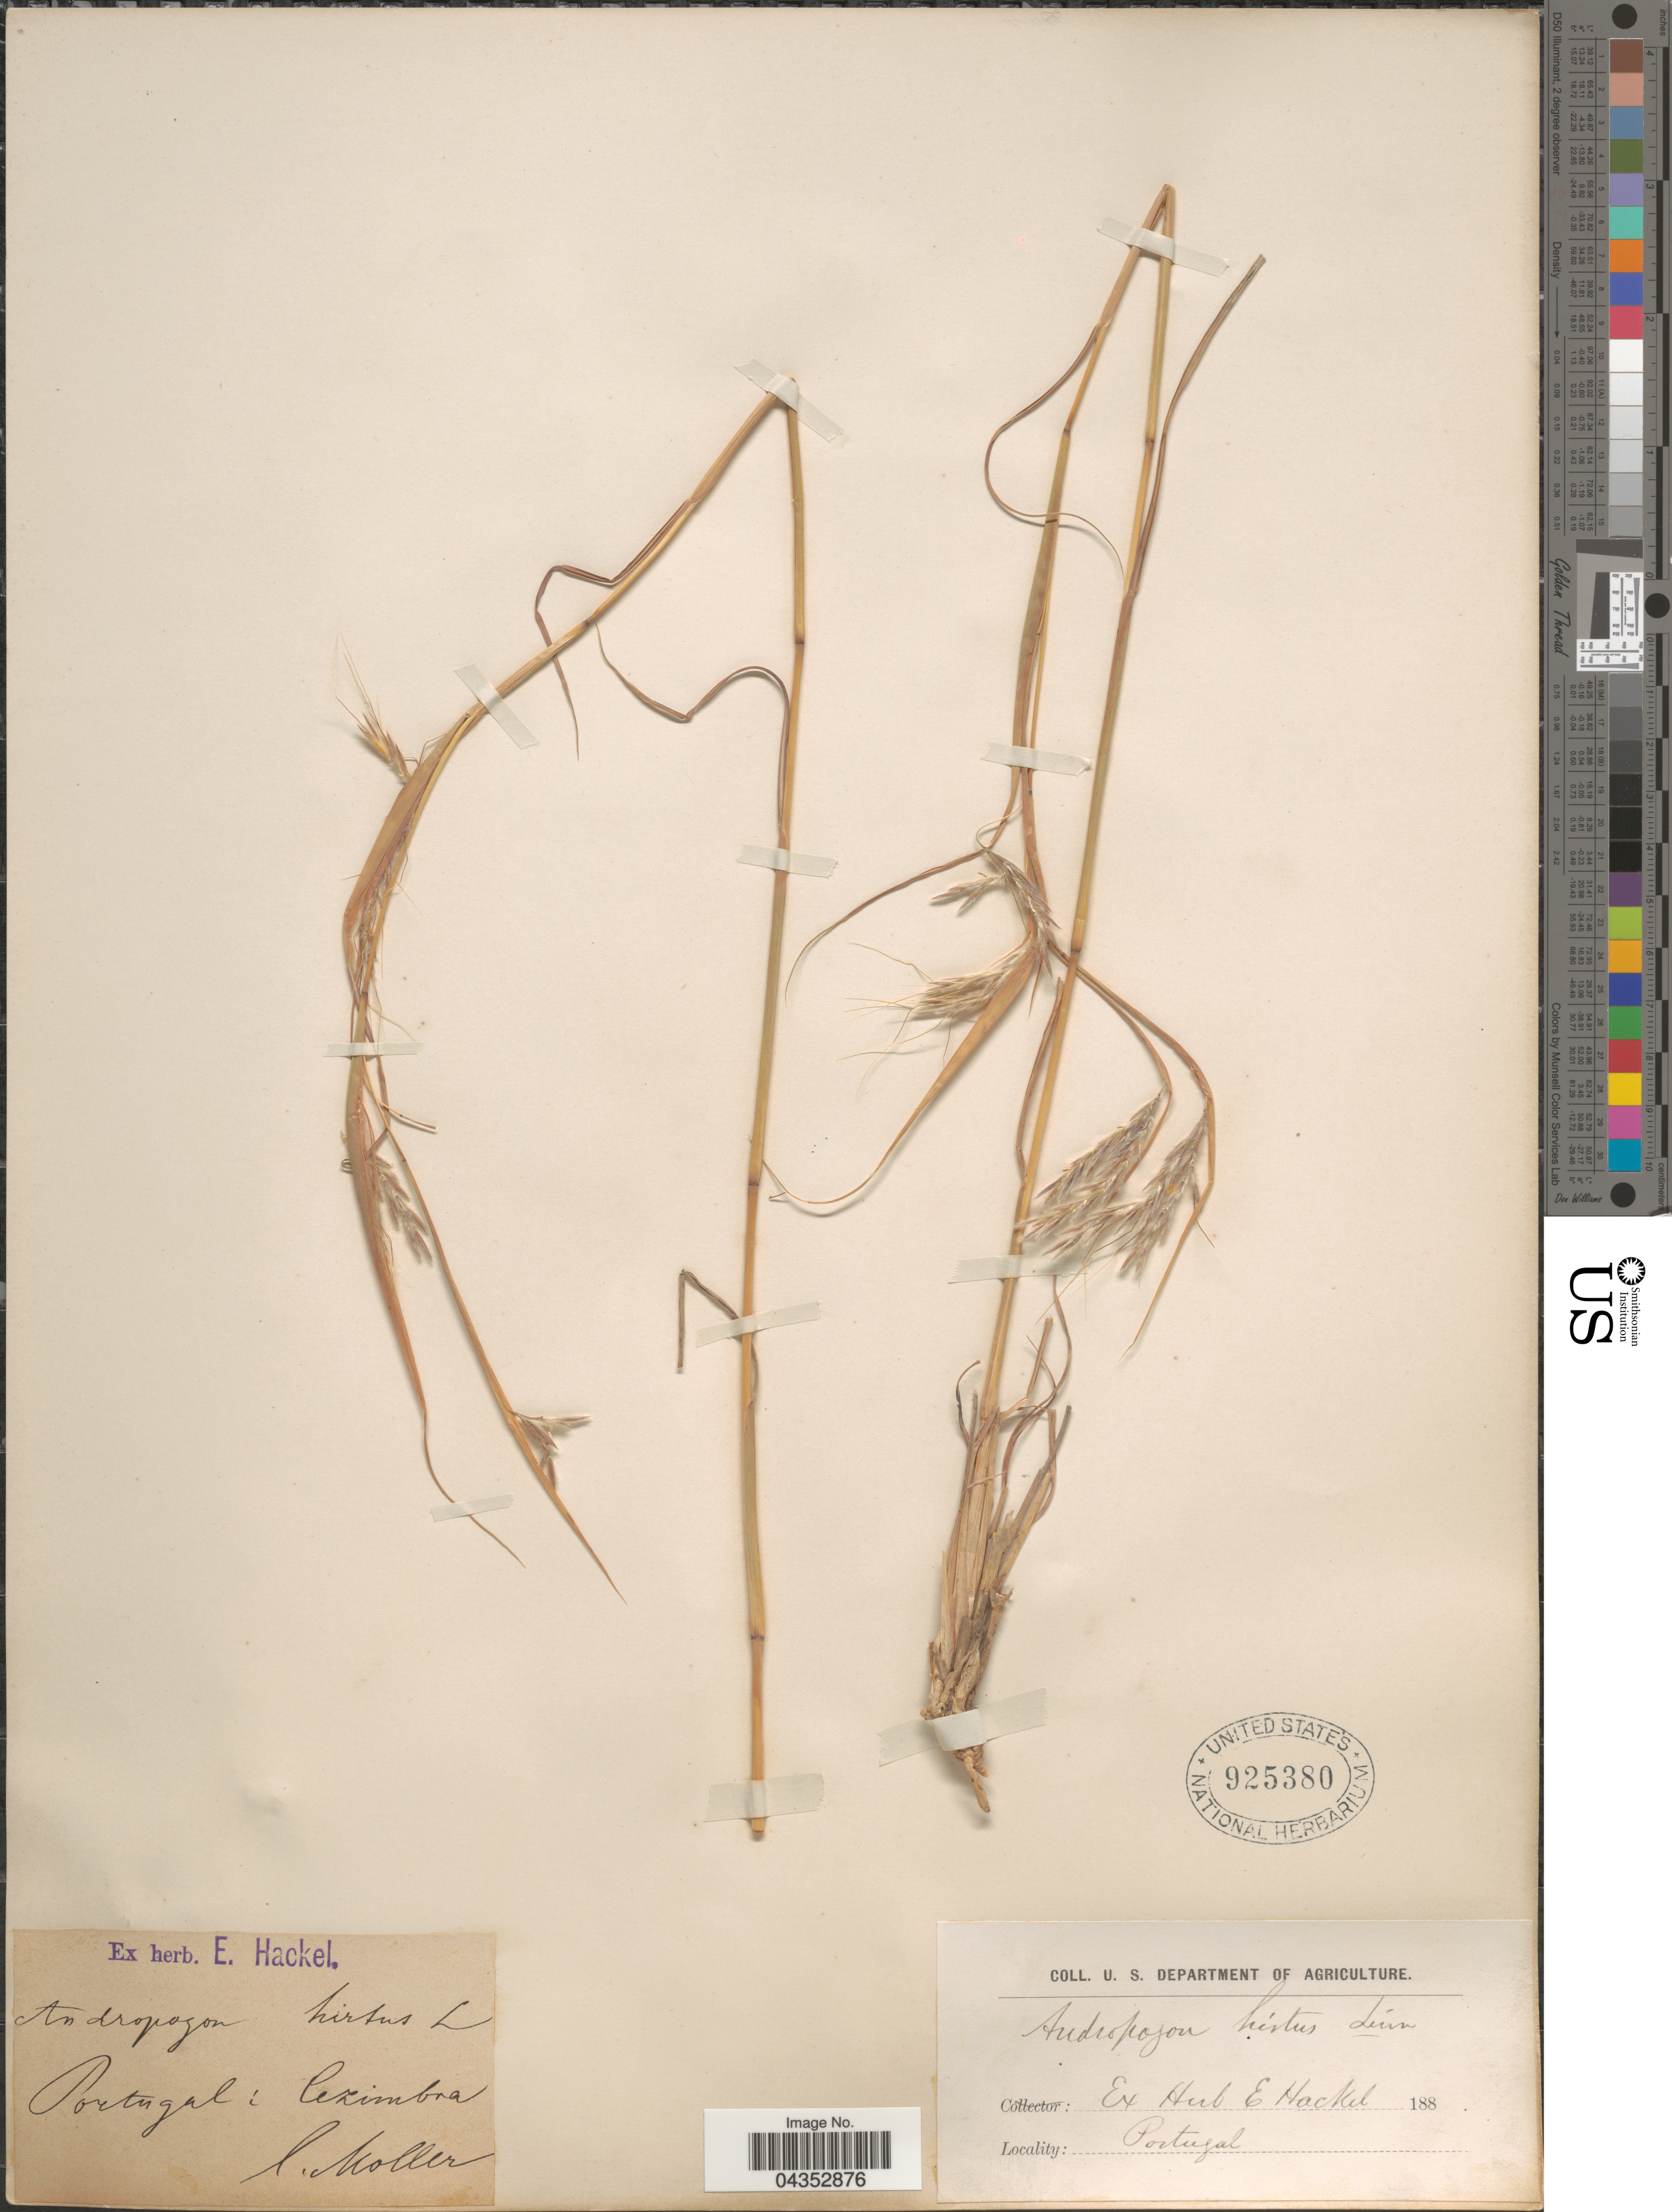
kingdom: Plantae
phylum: Tracheophyta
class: Liliopsida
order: Poales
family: Poaceae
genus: Hyparrhenia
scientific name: Hyparrhenia hirta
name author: (L.) Stapf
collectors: -. Moller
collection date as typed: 188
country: Portugal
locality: Cezimbra.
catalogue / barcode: US 925380